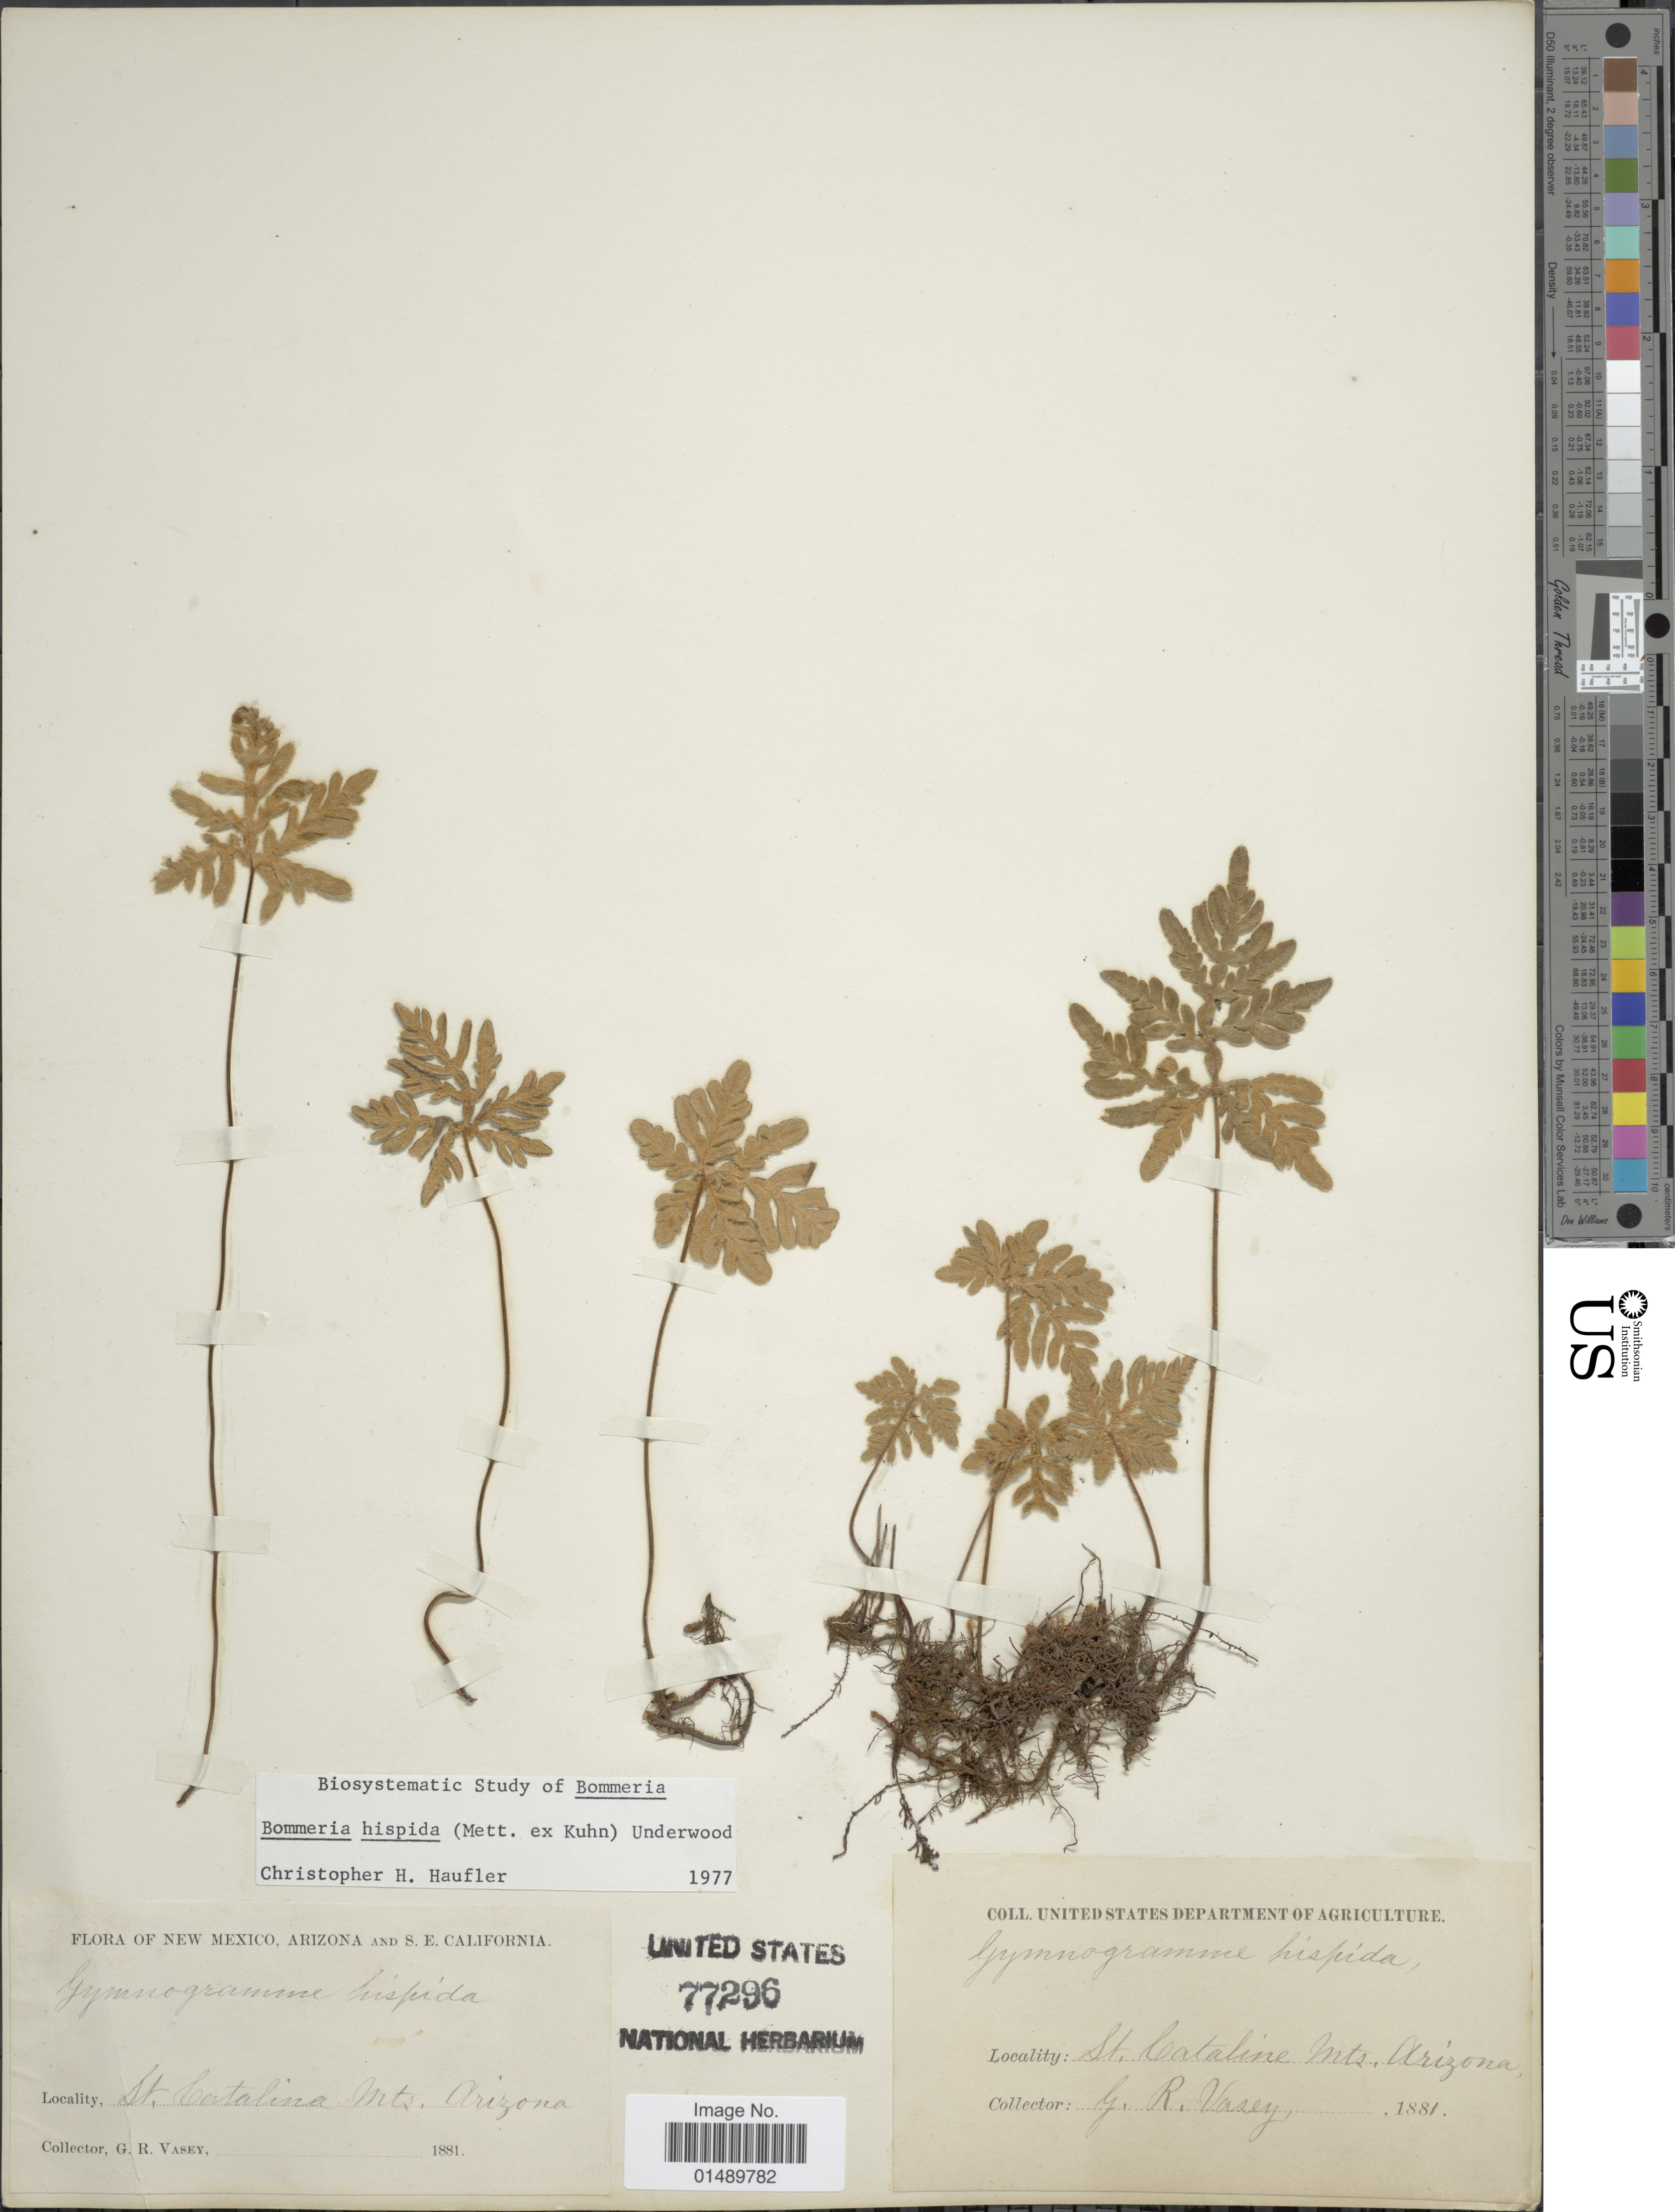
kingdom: Plantae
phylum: Tracheophyta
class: Polypodiopsida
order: Polypodiales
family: Pteridaceae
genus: Bommeria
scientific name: Bommeria hispida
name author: (Mett. ex Kuhn) Underw.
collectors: G. R. Vasey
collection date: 1881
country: United States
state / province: Arizona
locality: New Mexico, St. Cataline Mts. Arizona.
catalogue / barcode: US 77296